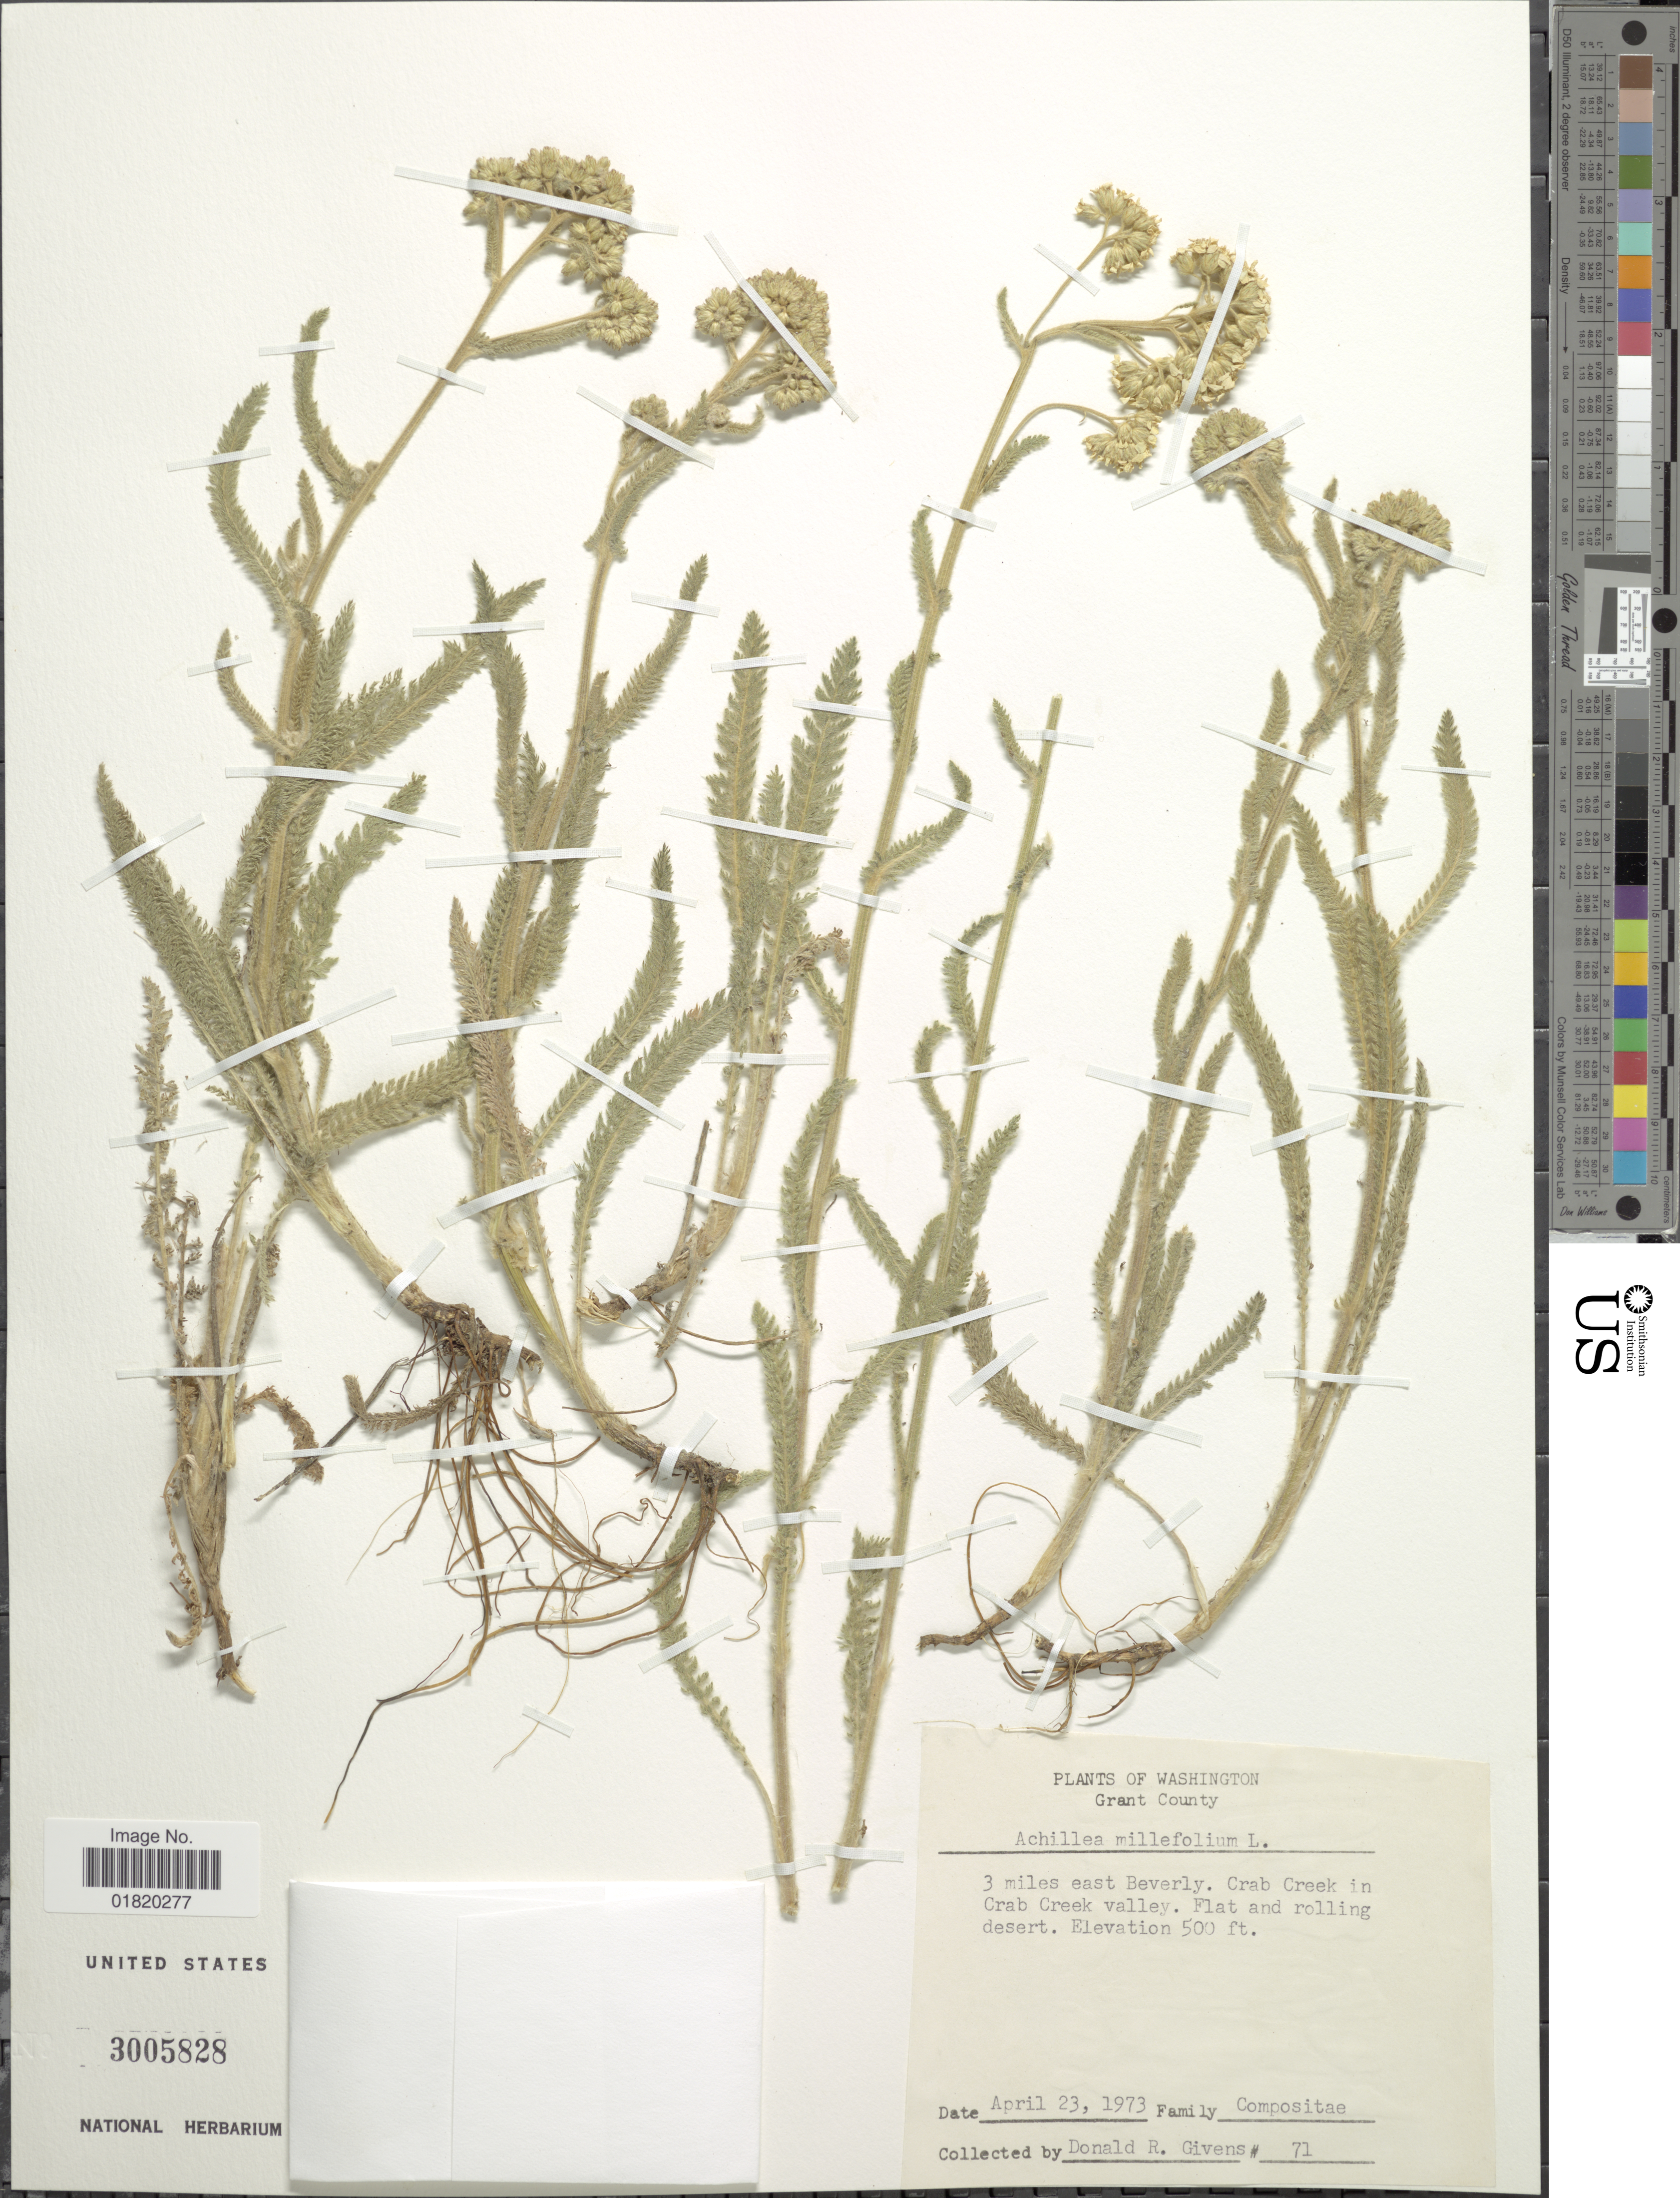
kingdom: Plantae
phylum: Tracheophyta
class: Magnoliopsida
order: Asterales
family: Asteraceae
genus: Achillea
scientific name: Achillea millefolium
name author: L.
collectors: D. Givens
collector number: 71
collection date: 1973-04-23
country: United States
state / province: Washington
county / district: Grant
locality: Grant County. 3 miles east Beverly. Crab Creek in Crab Creek Valley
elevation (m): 152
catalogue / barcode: US 3005828